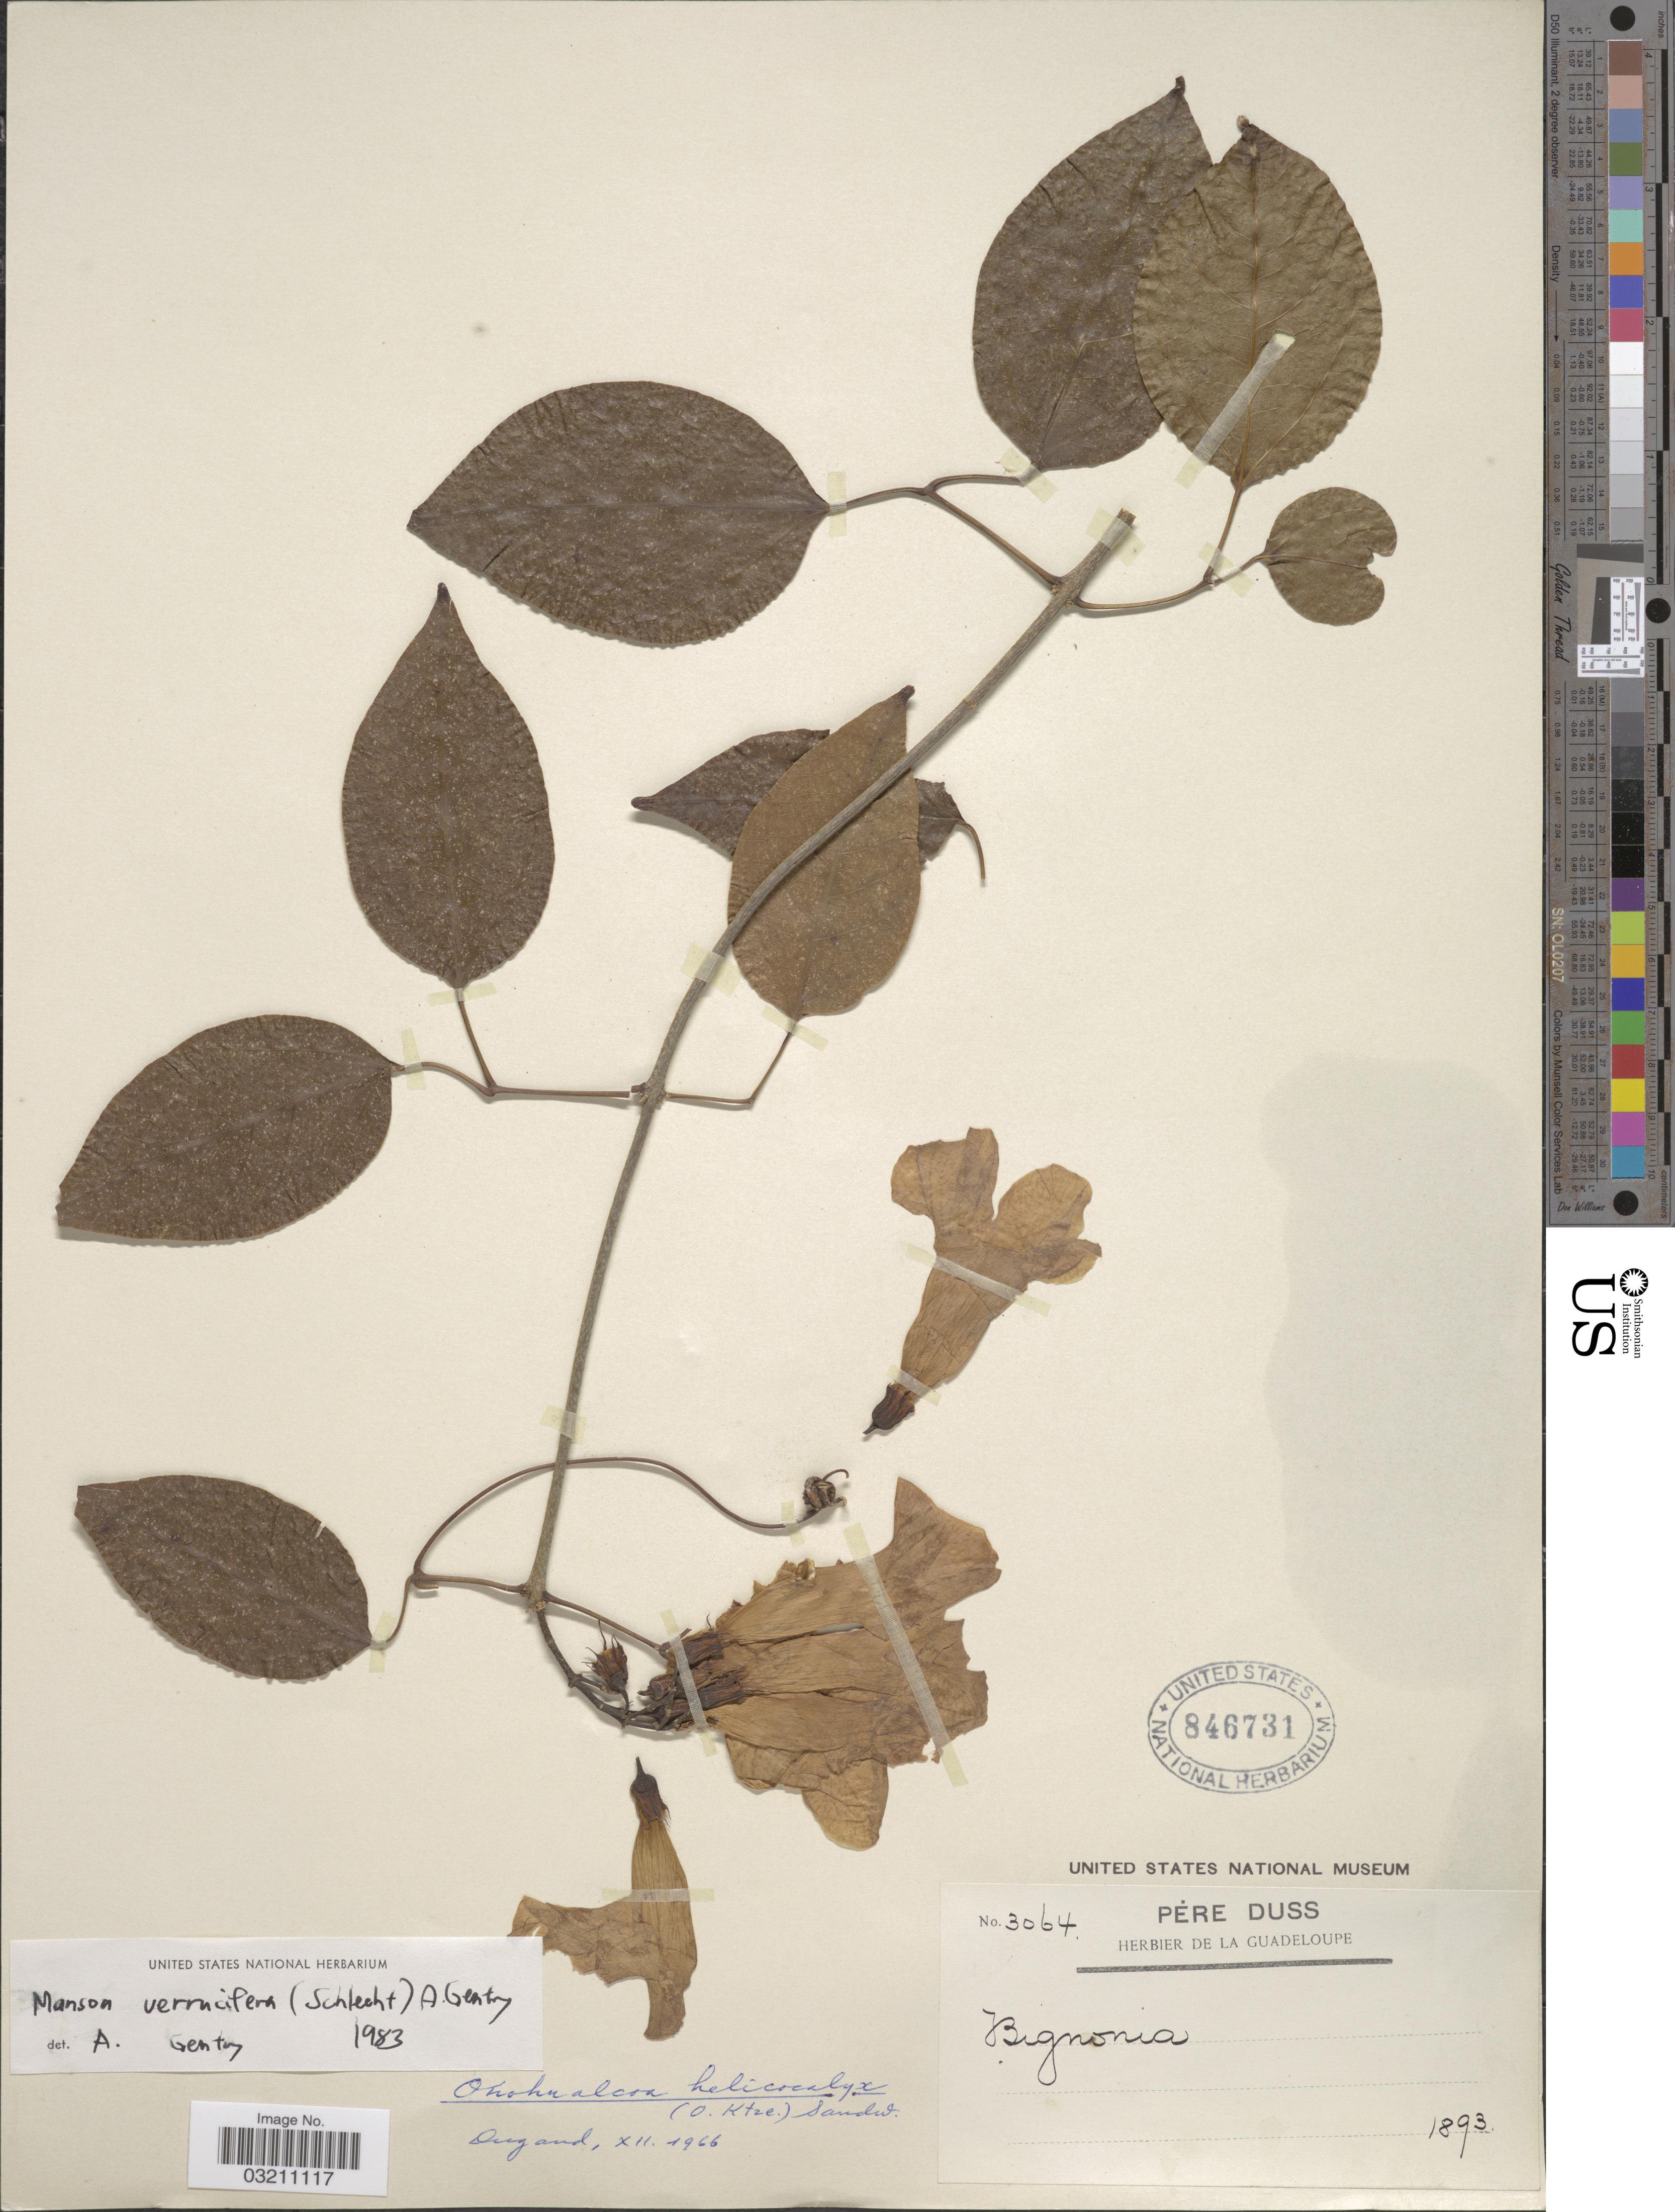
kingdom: Plantae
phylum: Tracheophyta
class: Magnoliopsida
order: Lamiales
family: Bignoniaceae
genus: Mansoa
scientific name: Mansoa verrucifera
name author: (Schltdl.) A.H. Gentry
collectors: Père Duss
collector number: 3064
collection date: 1893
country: Guadeloupe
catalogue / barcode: US 846731